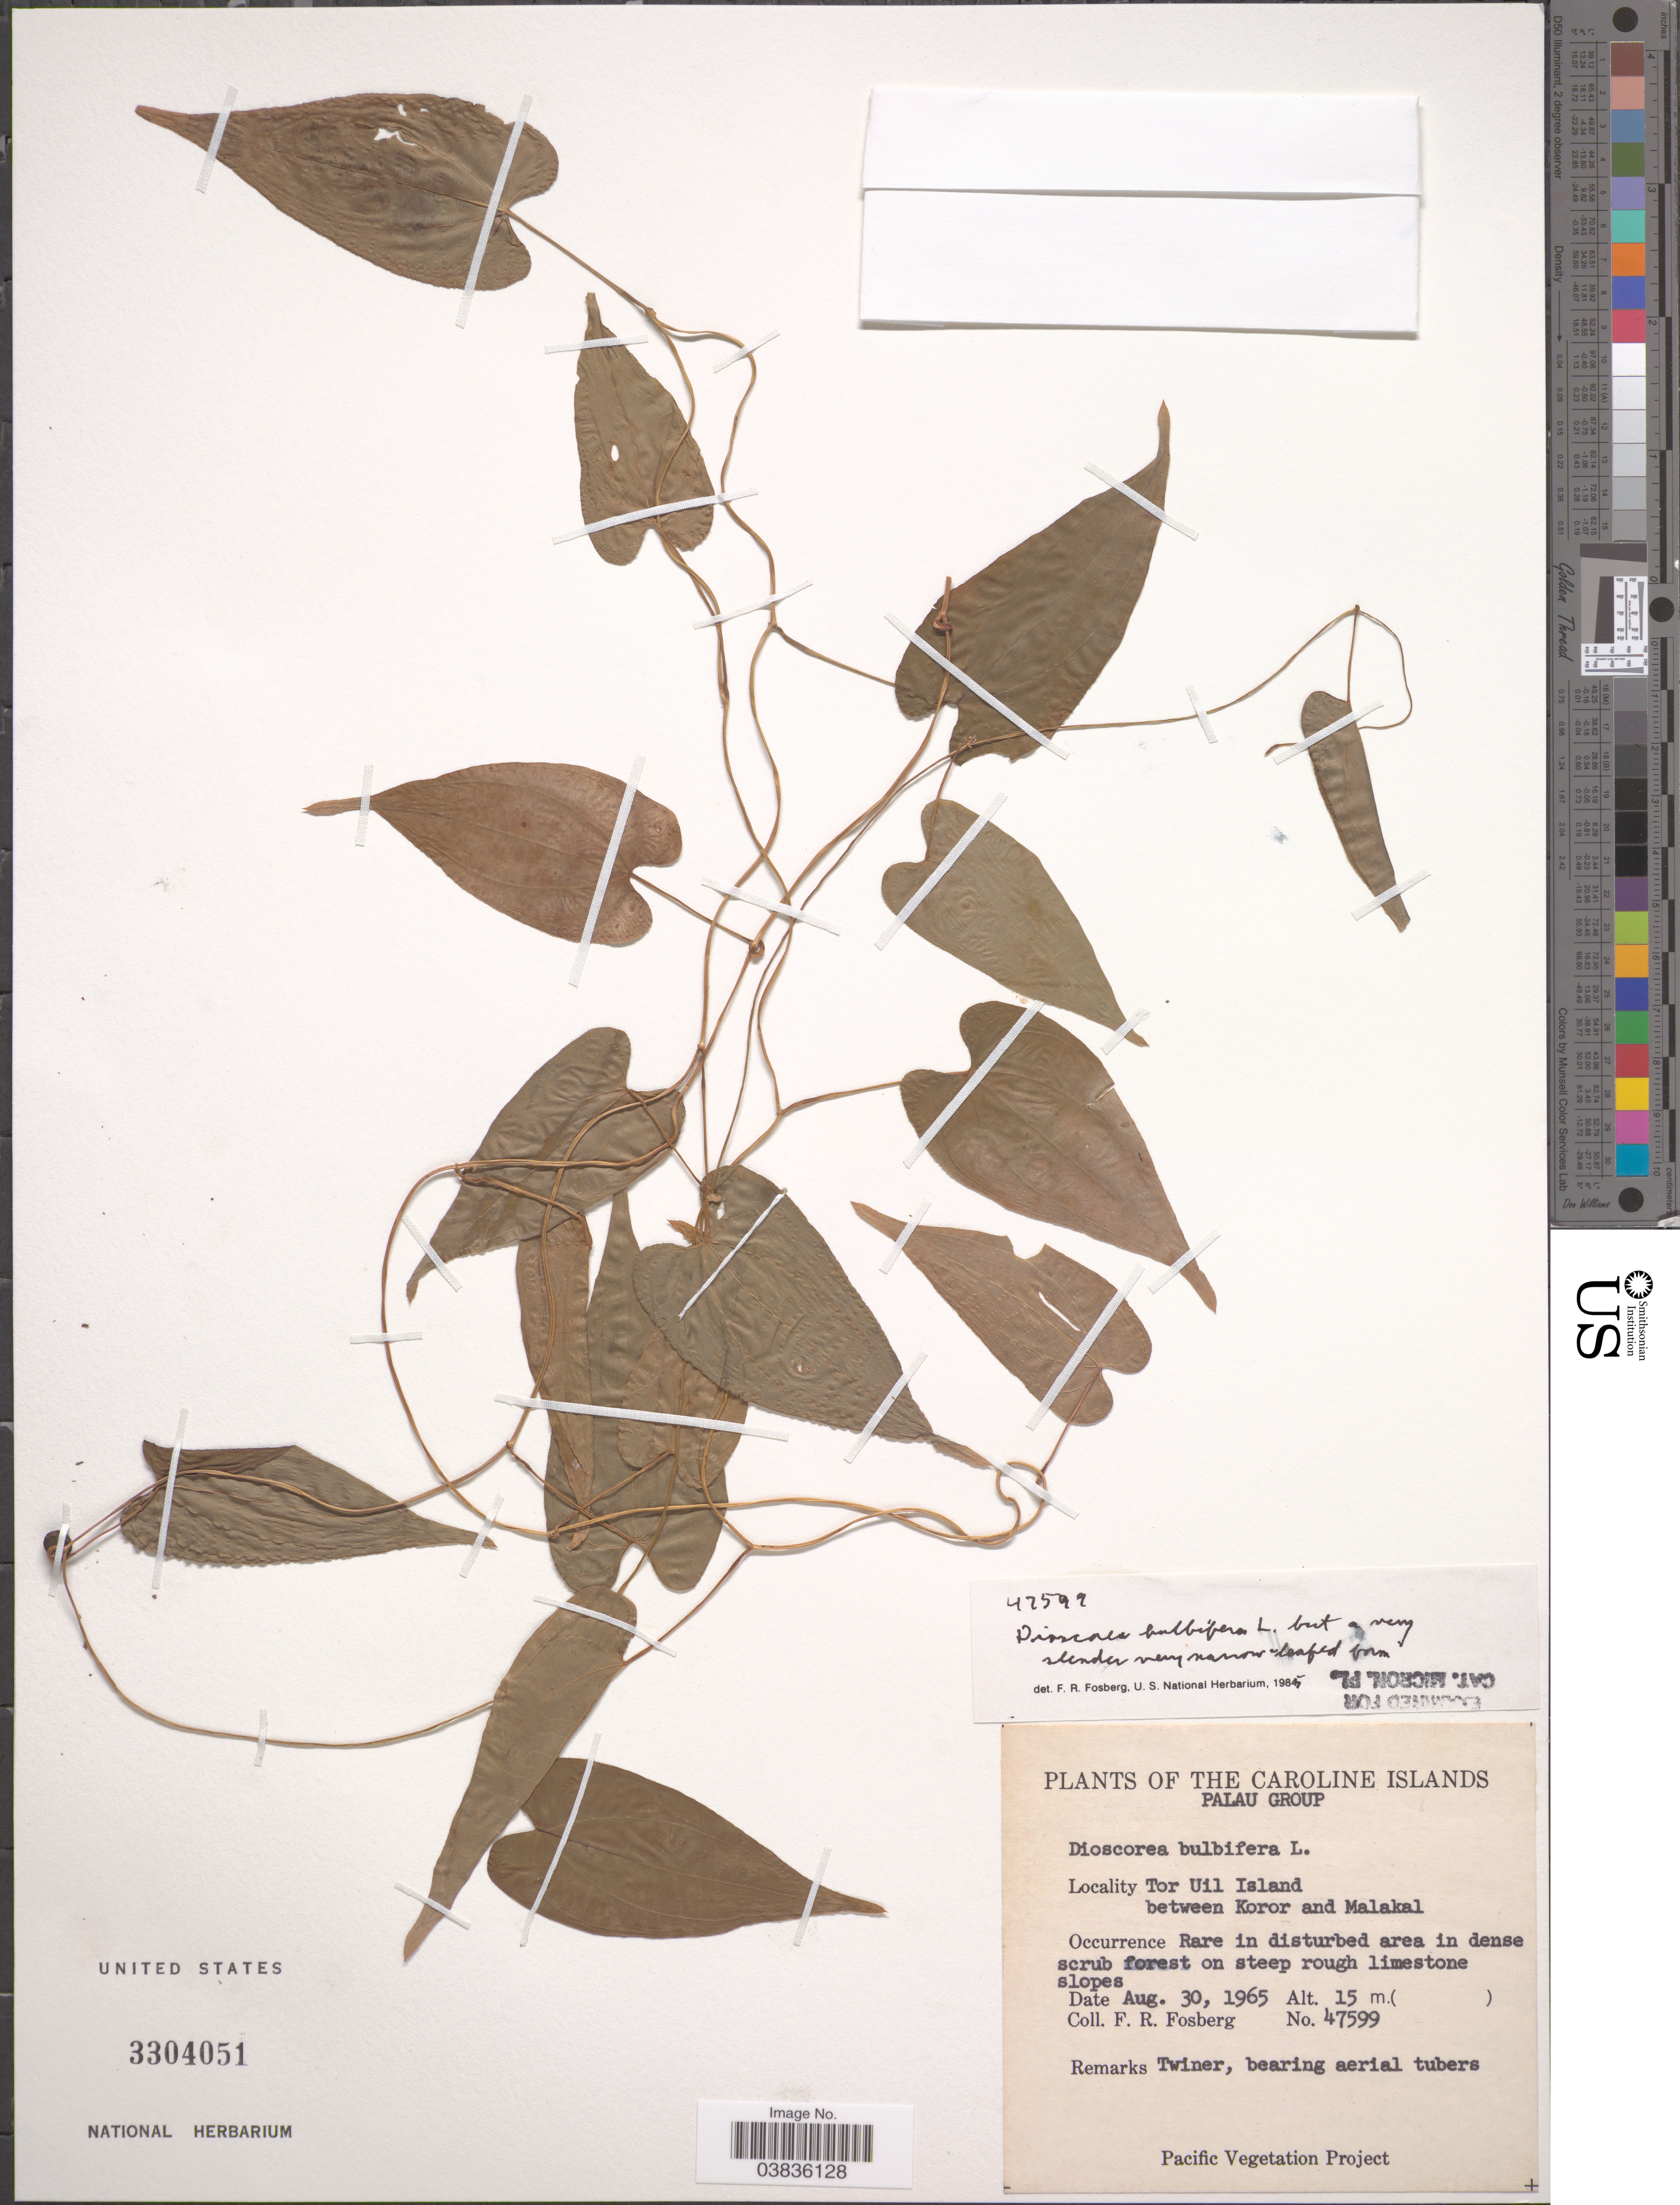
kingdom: Plantae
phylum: Tracheophyta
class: Liliopsida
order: Dioscoreales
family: Dioscoreaceae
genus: Dioscorea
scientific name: Dioscorea bulbifera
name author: L.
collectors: F. R. Fosberg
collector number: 47599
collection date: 1965-08-30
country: Palau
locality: The Caroline Islands. Palau Group. Tor Uil Island between Koror and Malakal.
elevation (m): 15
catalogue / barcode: US 3304051